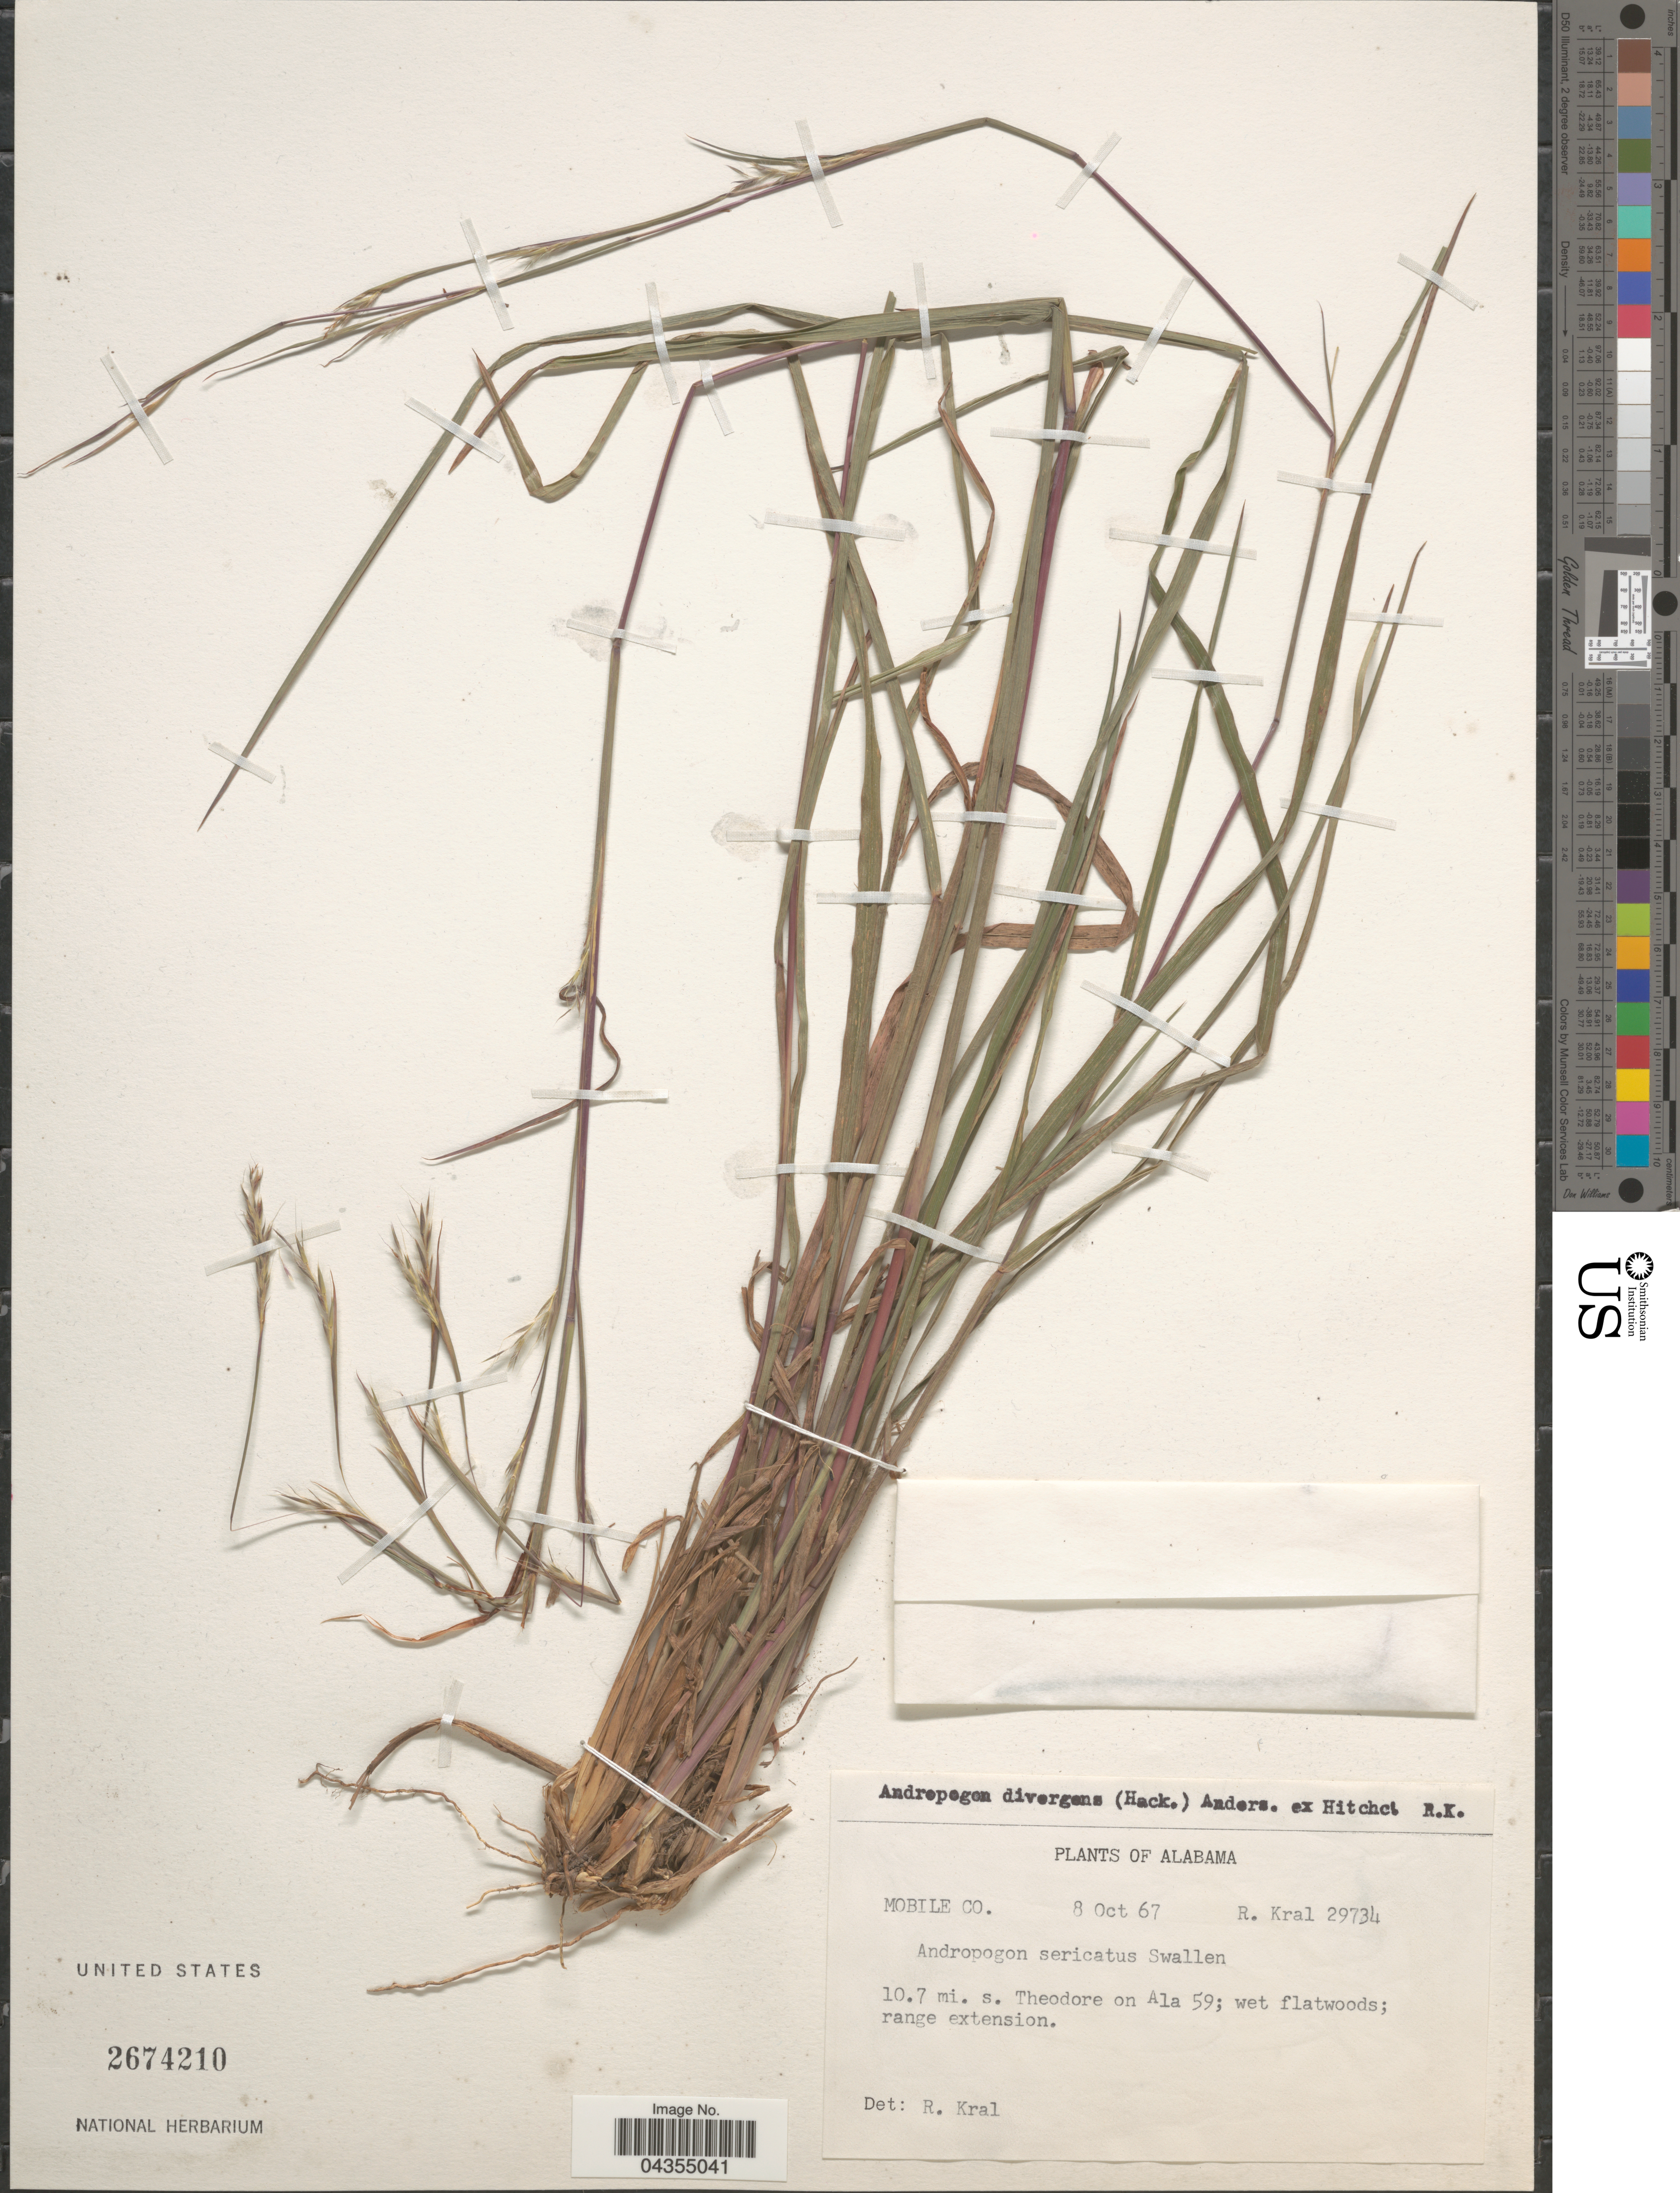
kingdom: Plantae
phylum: Tracheophyta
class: Liliopsida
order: Poales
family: Poaceae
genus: Schizachyrium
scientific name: Schizachyrium scoparium var. divergens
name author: (Hack.) Gould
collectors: R. Kral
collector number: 29734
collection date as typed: Transcribed d/m/y: 8/10/67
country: United States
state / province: Alabama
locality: Mobile Co. 10.7 mi. s. Theodore on Ala 59.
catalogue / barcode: US 2674210